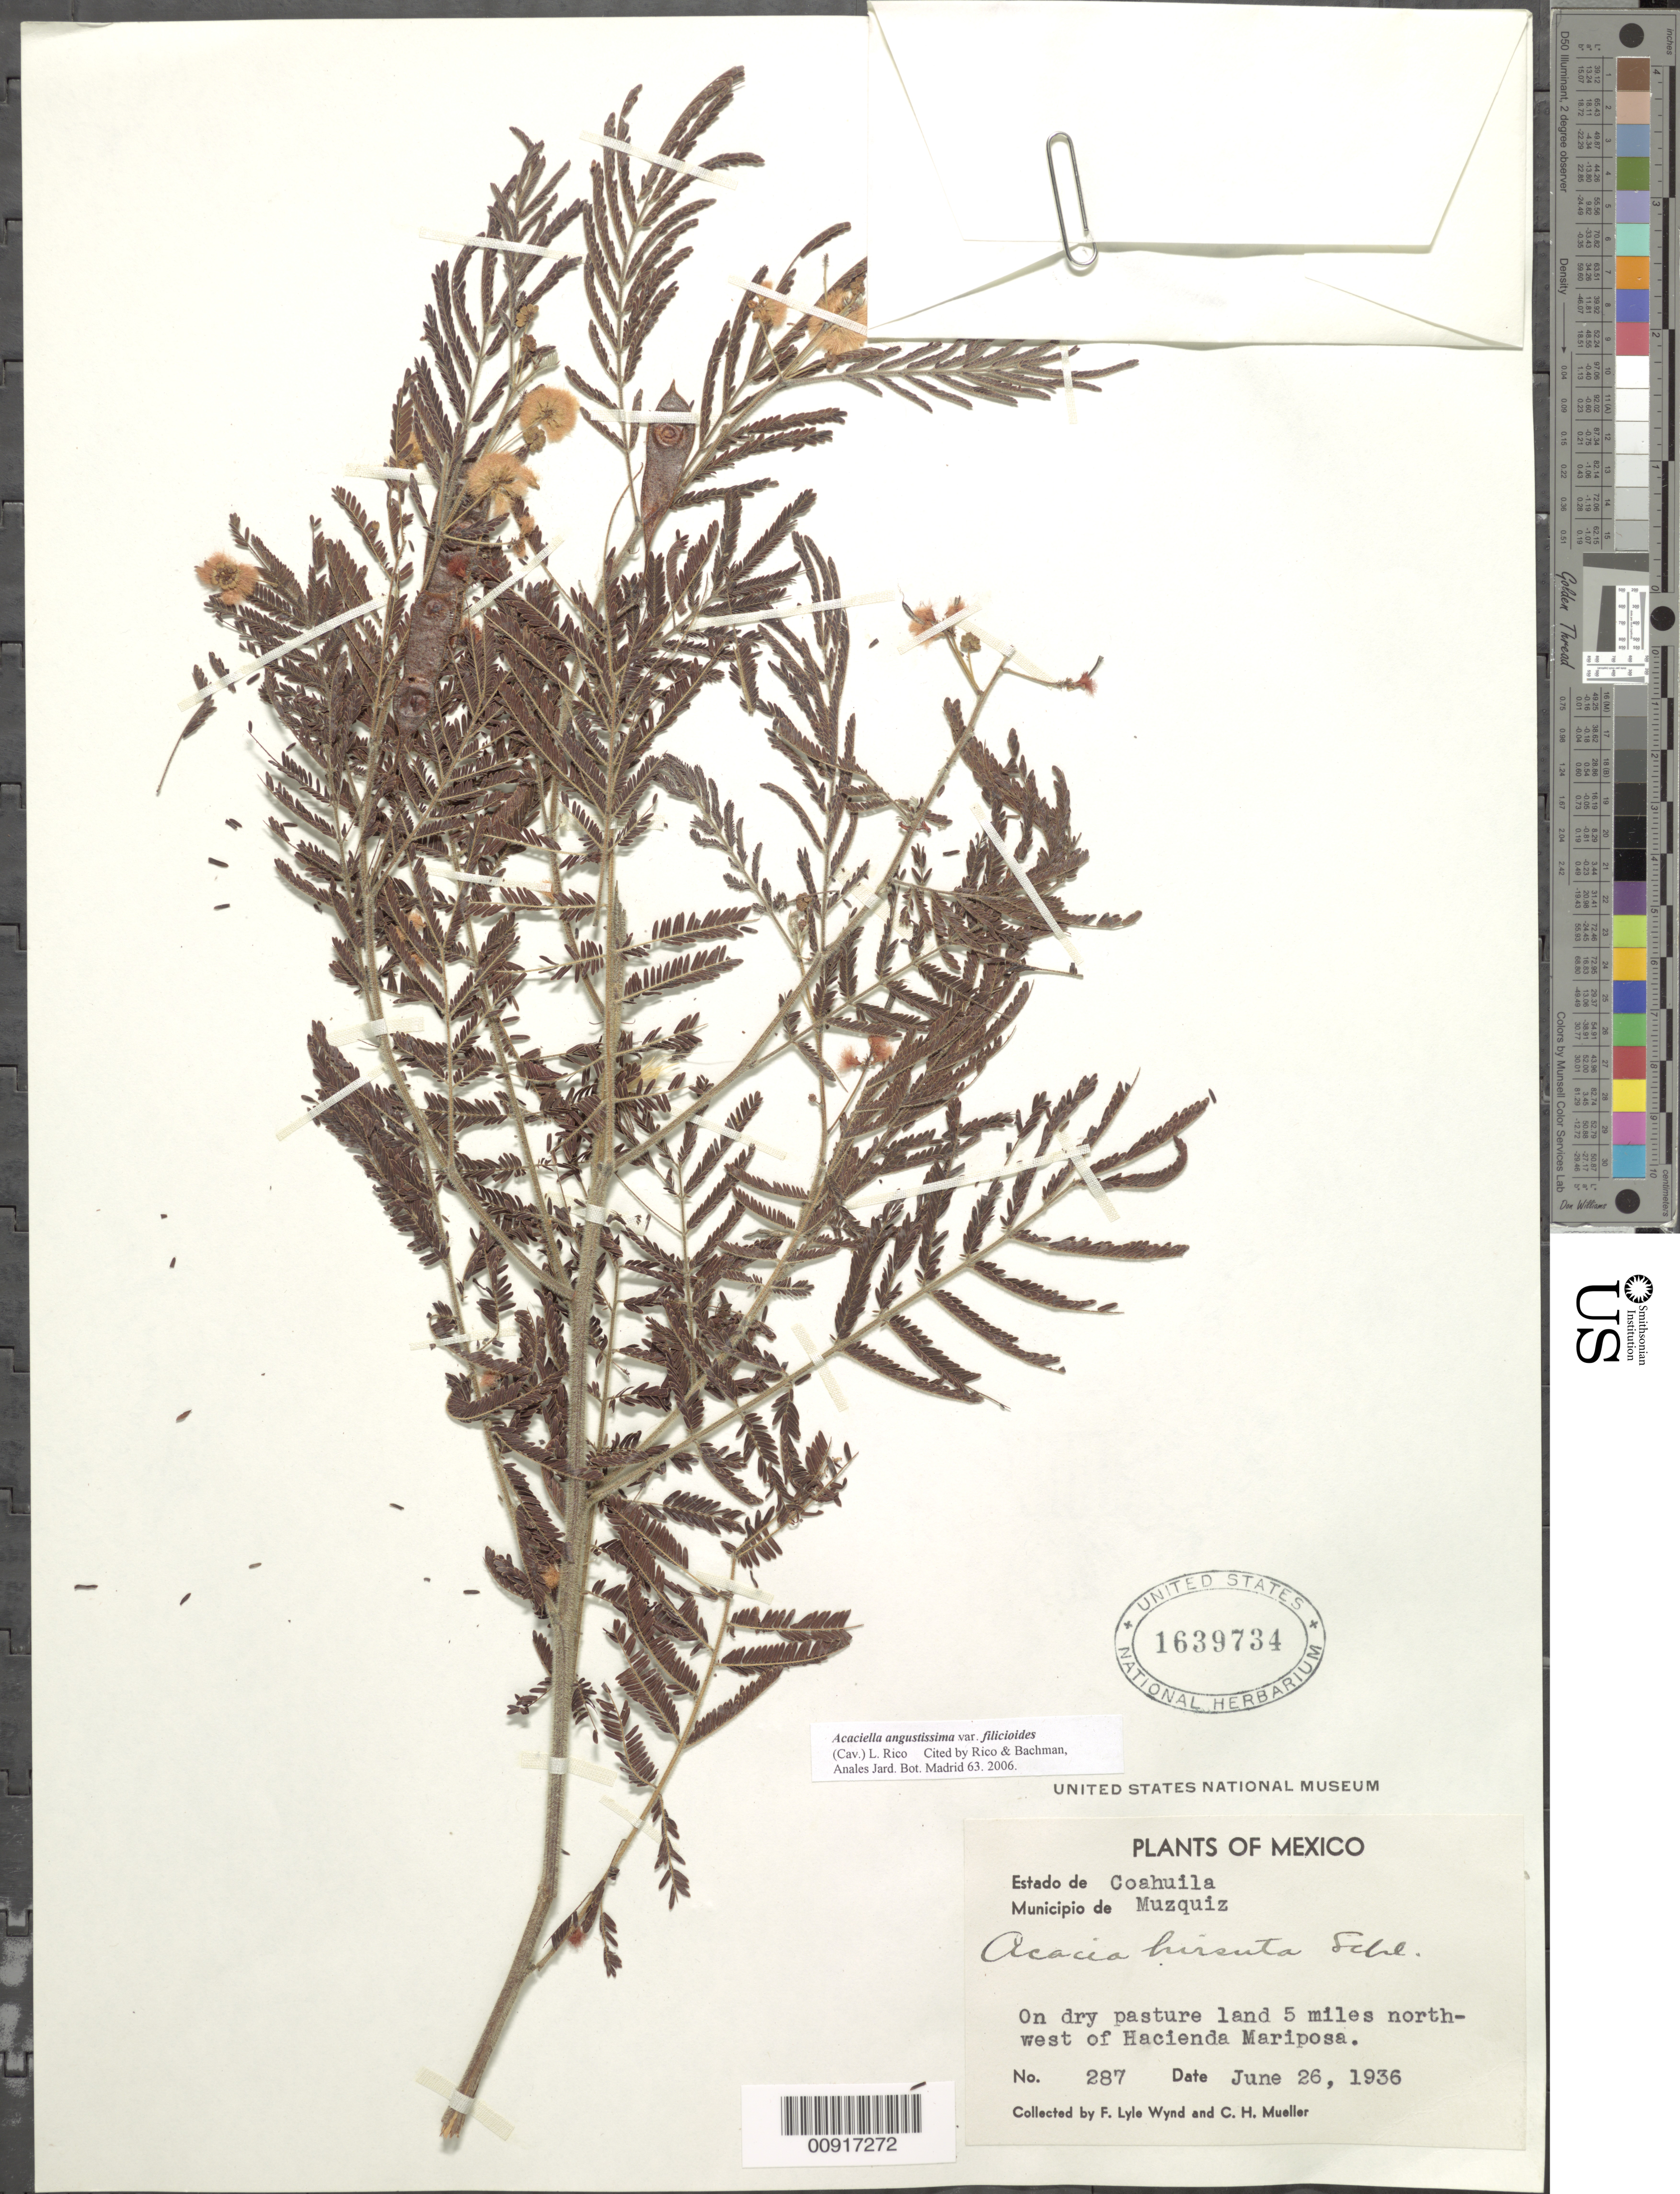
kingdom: Plantae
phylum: Tracheophyta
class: Magnoliopsida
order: Fabales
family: Fabaceae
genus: Acaciella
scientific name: Acaciella angustissima var. filicioides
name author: (Cav.) L. Rico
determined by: Rico, L.; Bachman, --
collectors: F. L. Wynd & C. H. Mueller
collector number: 287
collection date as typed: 26 Jun 1936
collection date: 1936-06-26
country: Mexico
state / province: Coahuila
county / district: Múzquiz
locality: Estado de Coahuila, Municipio de Múzquiz, 5 miles north-west of Hacienda Mariposa.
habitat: On dry pasture land.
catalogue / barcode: US 1639734